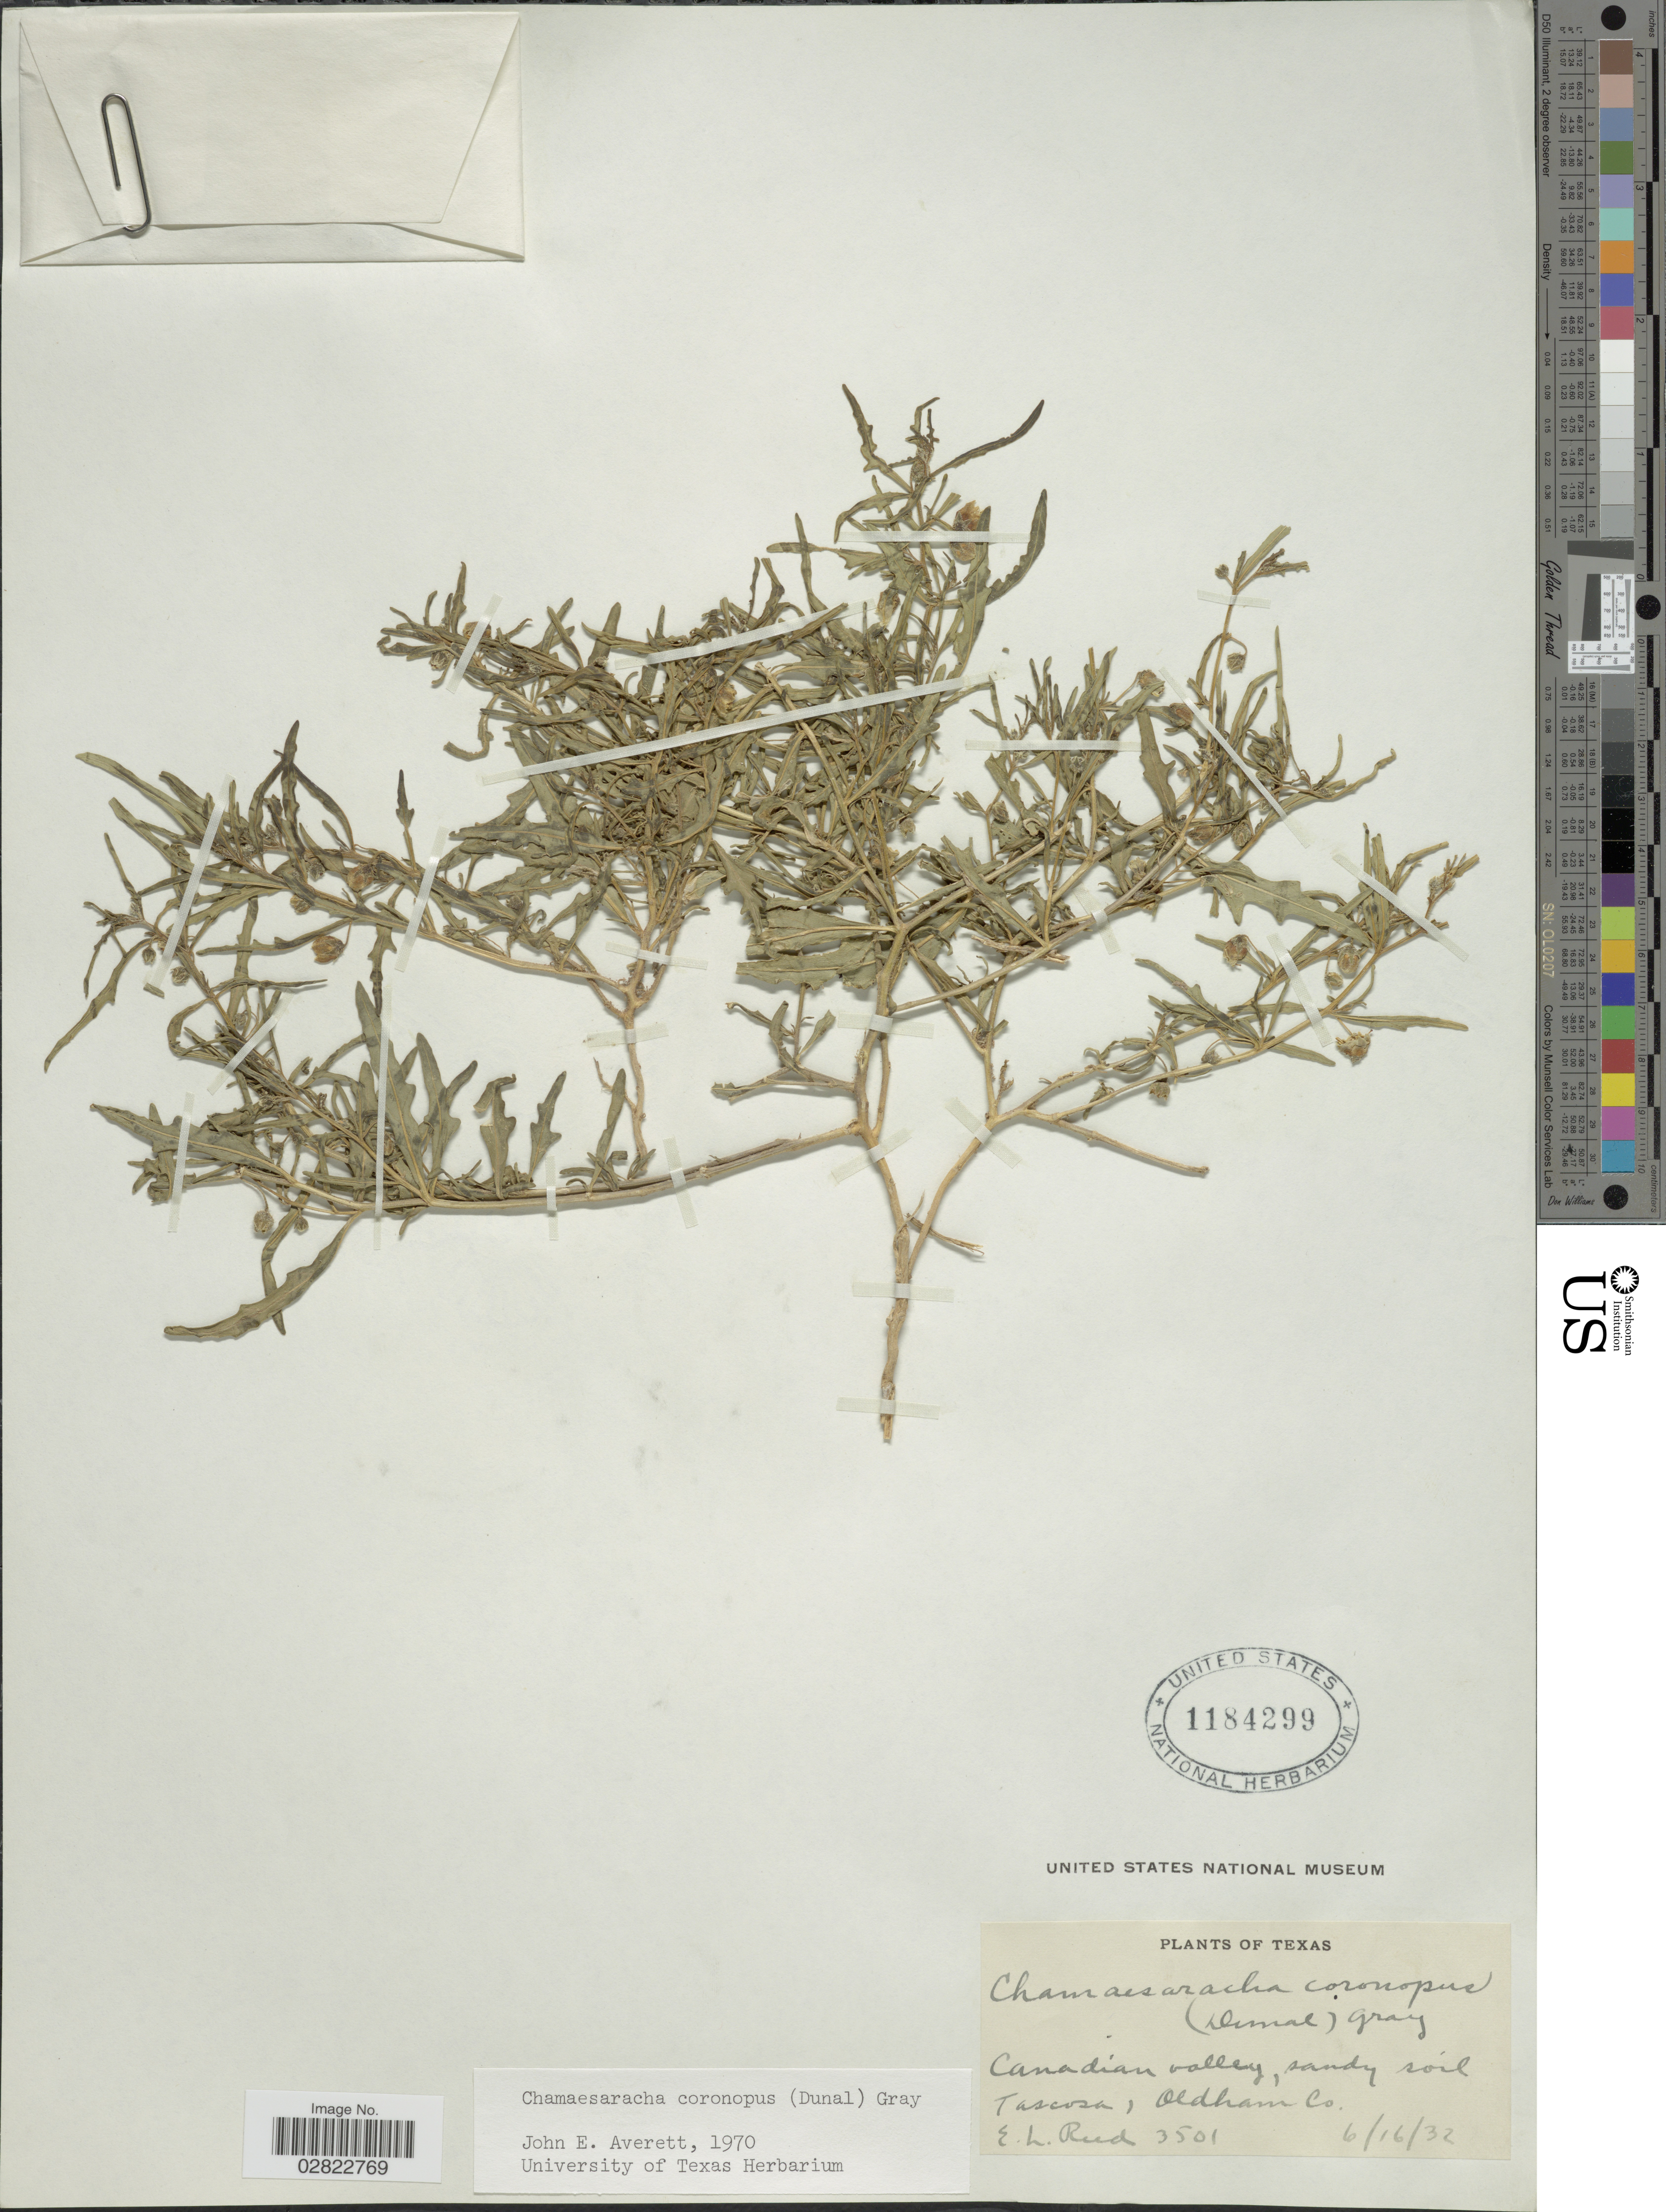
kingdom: Plantae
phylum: Tracheophyta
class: Magnoliopsida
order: Solanales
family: Solanaceae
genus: Chamaesaracha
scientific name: Chamaesaracha coronopus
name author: (Dunal) A. Gray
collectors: E. Reed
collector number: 3501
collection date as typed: Transcribed d/m/y: 16/6/32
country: United States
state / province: Texas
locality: Canadian valley, sandy soil Tascosa, Oldham Co.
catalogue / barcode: US 1184299